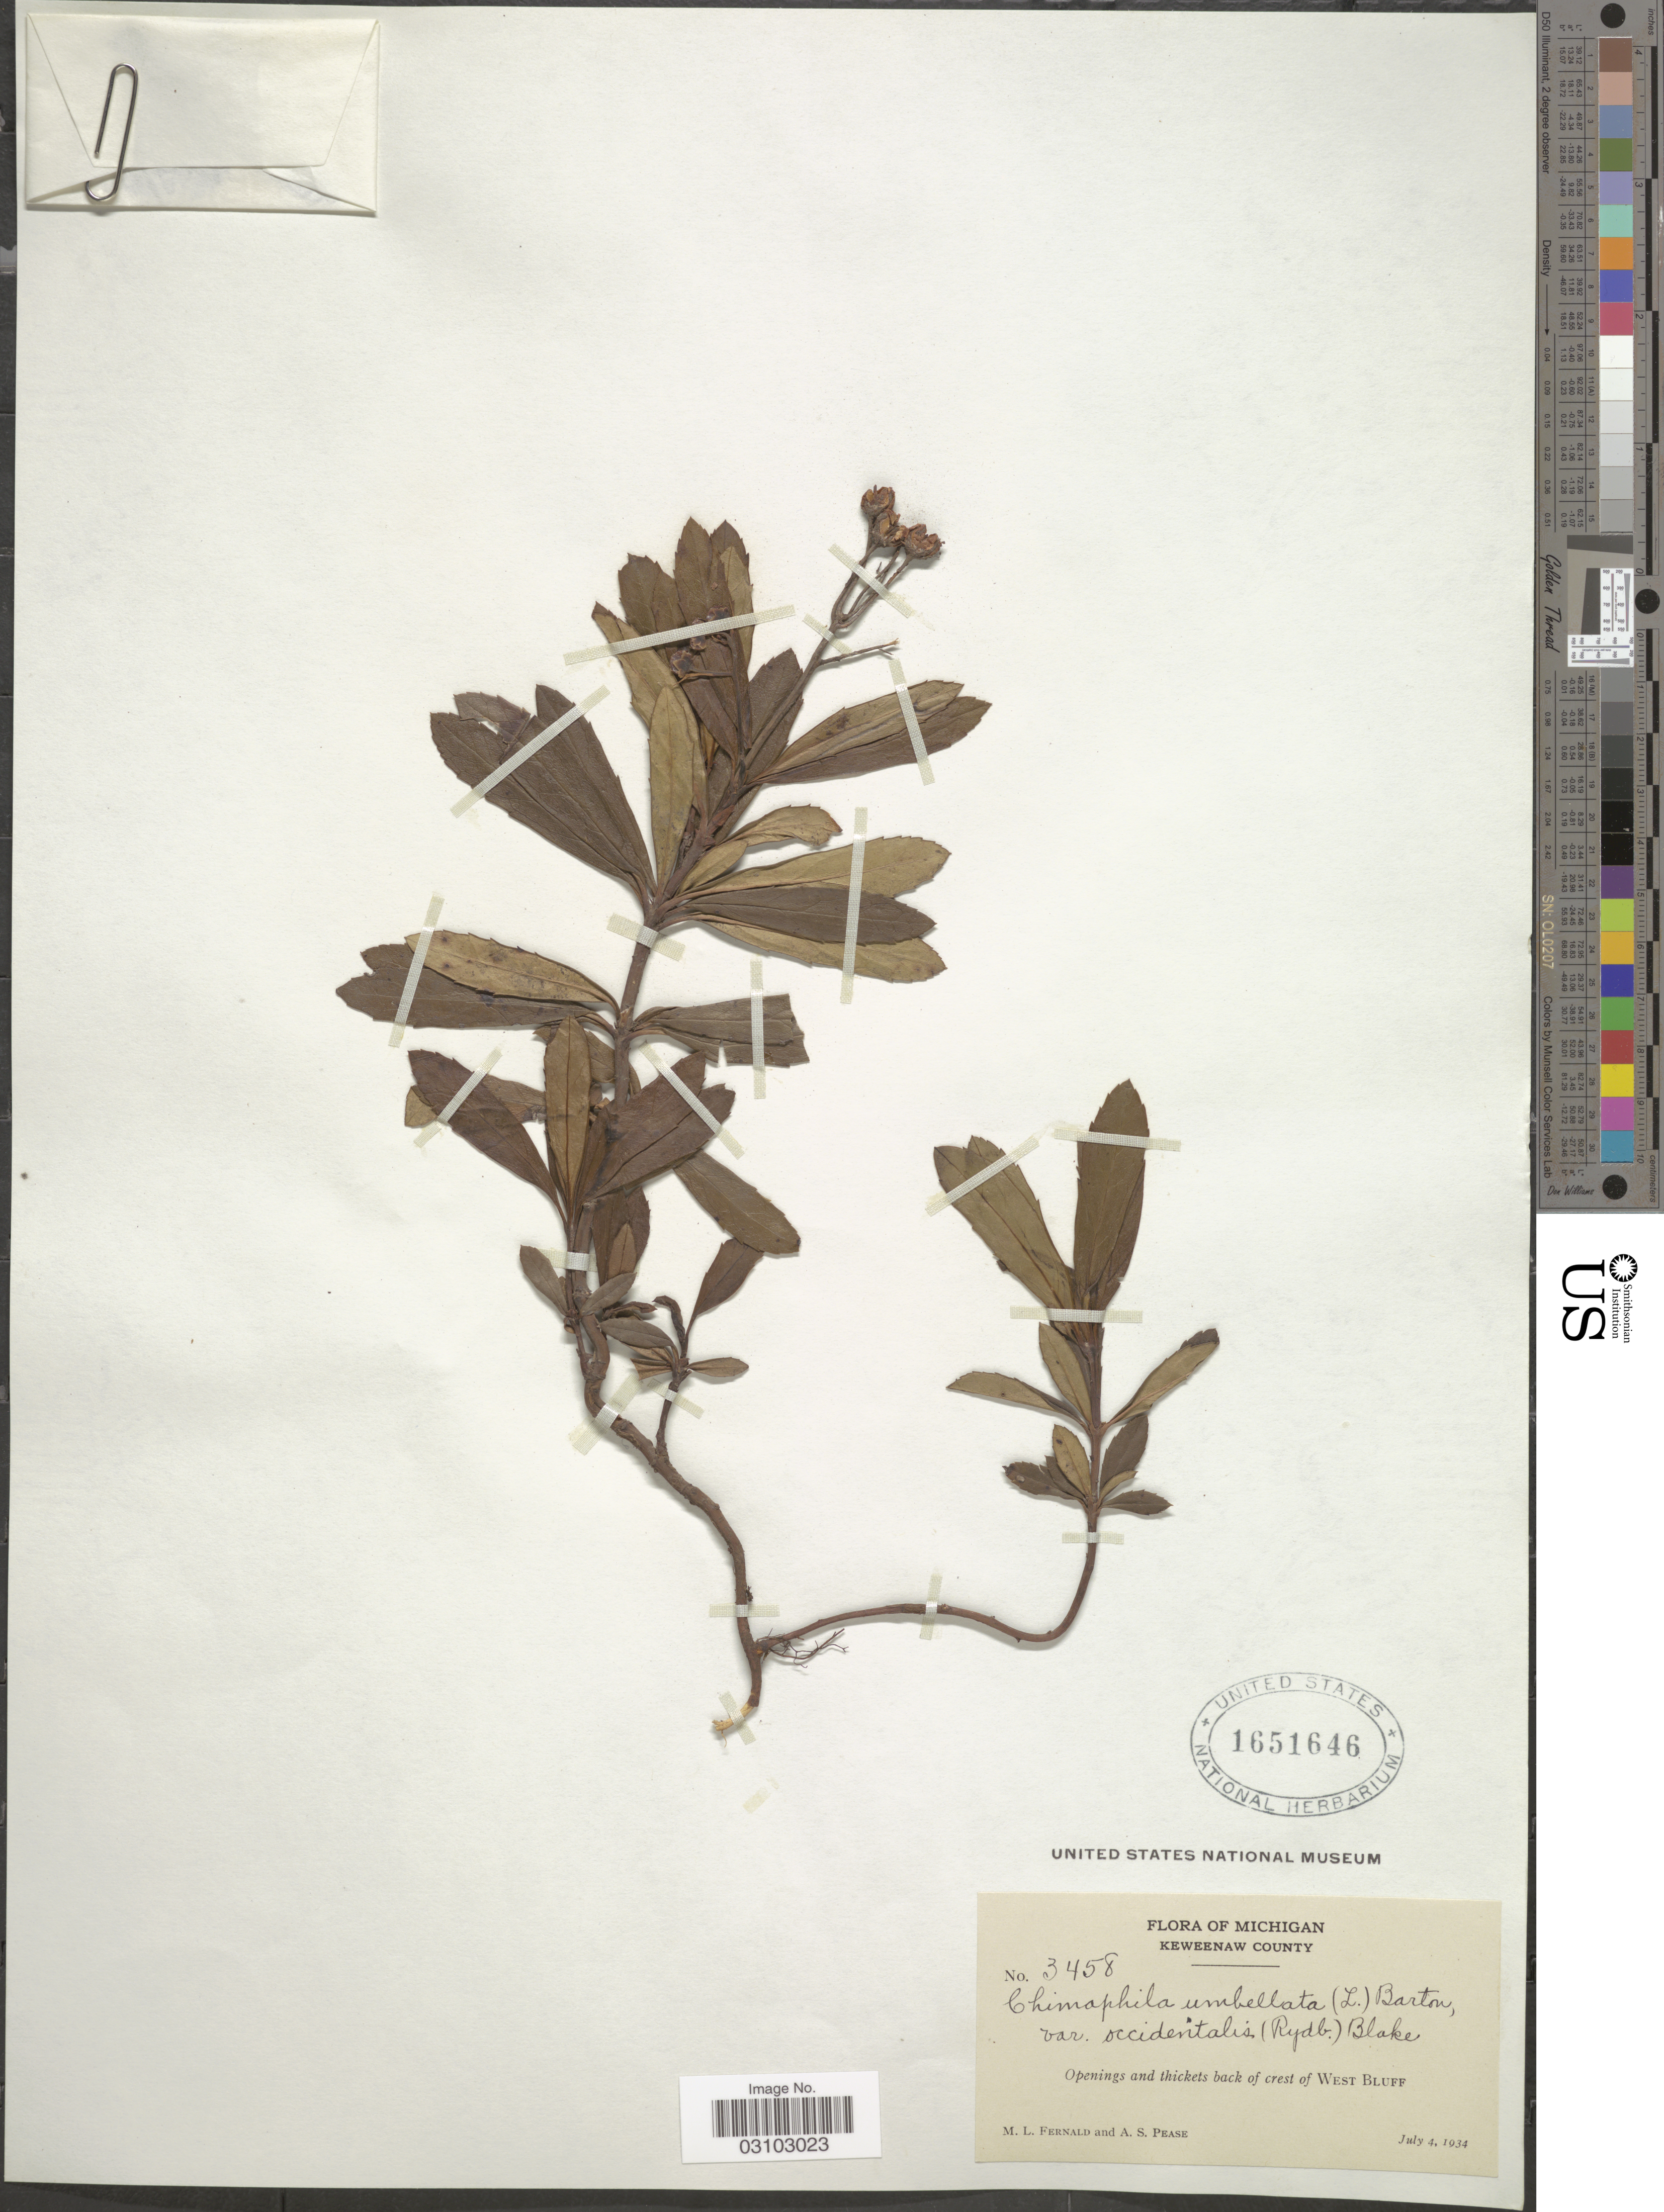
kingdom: Plantae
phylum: Tracheophyta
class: Magnoliopsida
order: Ericales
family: Ericaceae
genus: Chimaphila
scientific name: Chimaphila umbellata subsp. occidentalis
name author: (Rydb.) Hultén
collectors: M. L. Fernald & A. S. Pease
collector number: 3458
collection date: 1934-07-04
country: United States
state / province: Michigan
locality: Keweenaw County. Openings and thickets back of crest of West Bluff.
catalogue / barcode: US 1651646